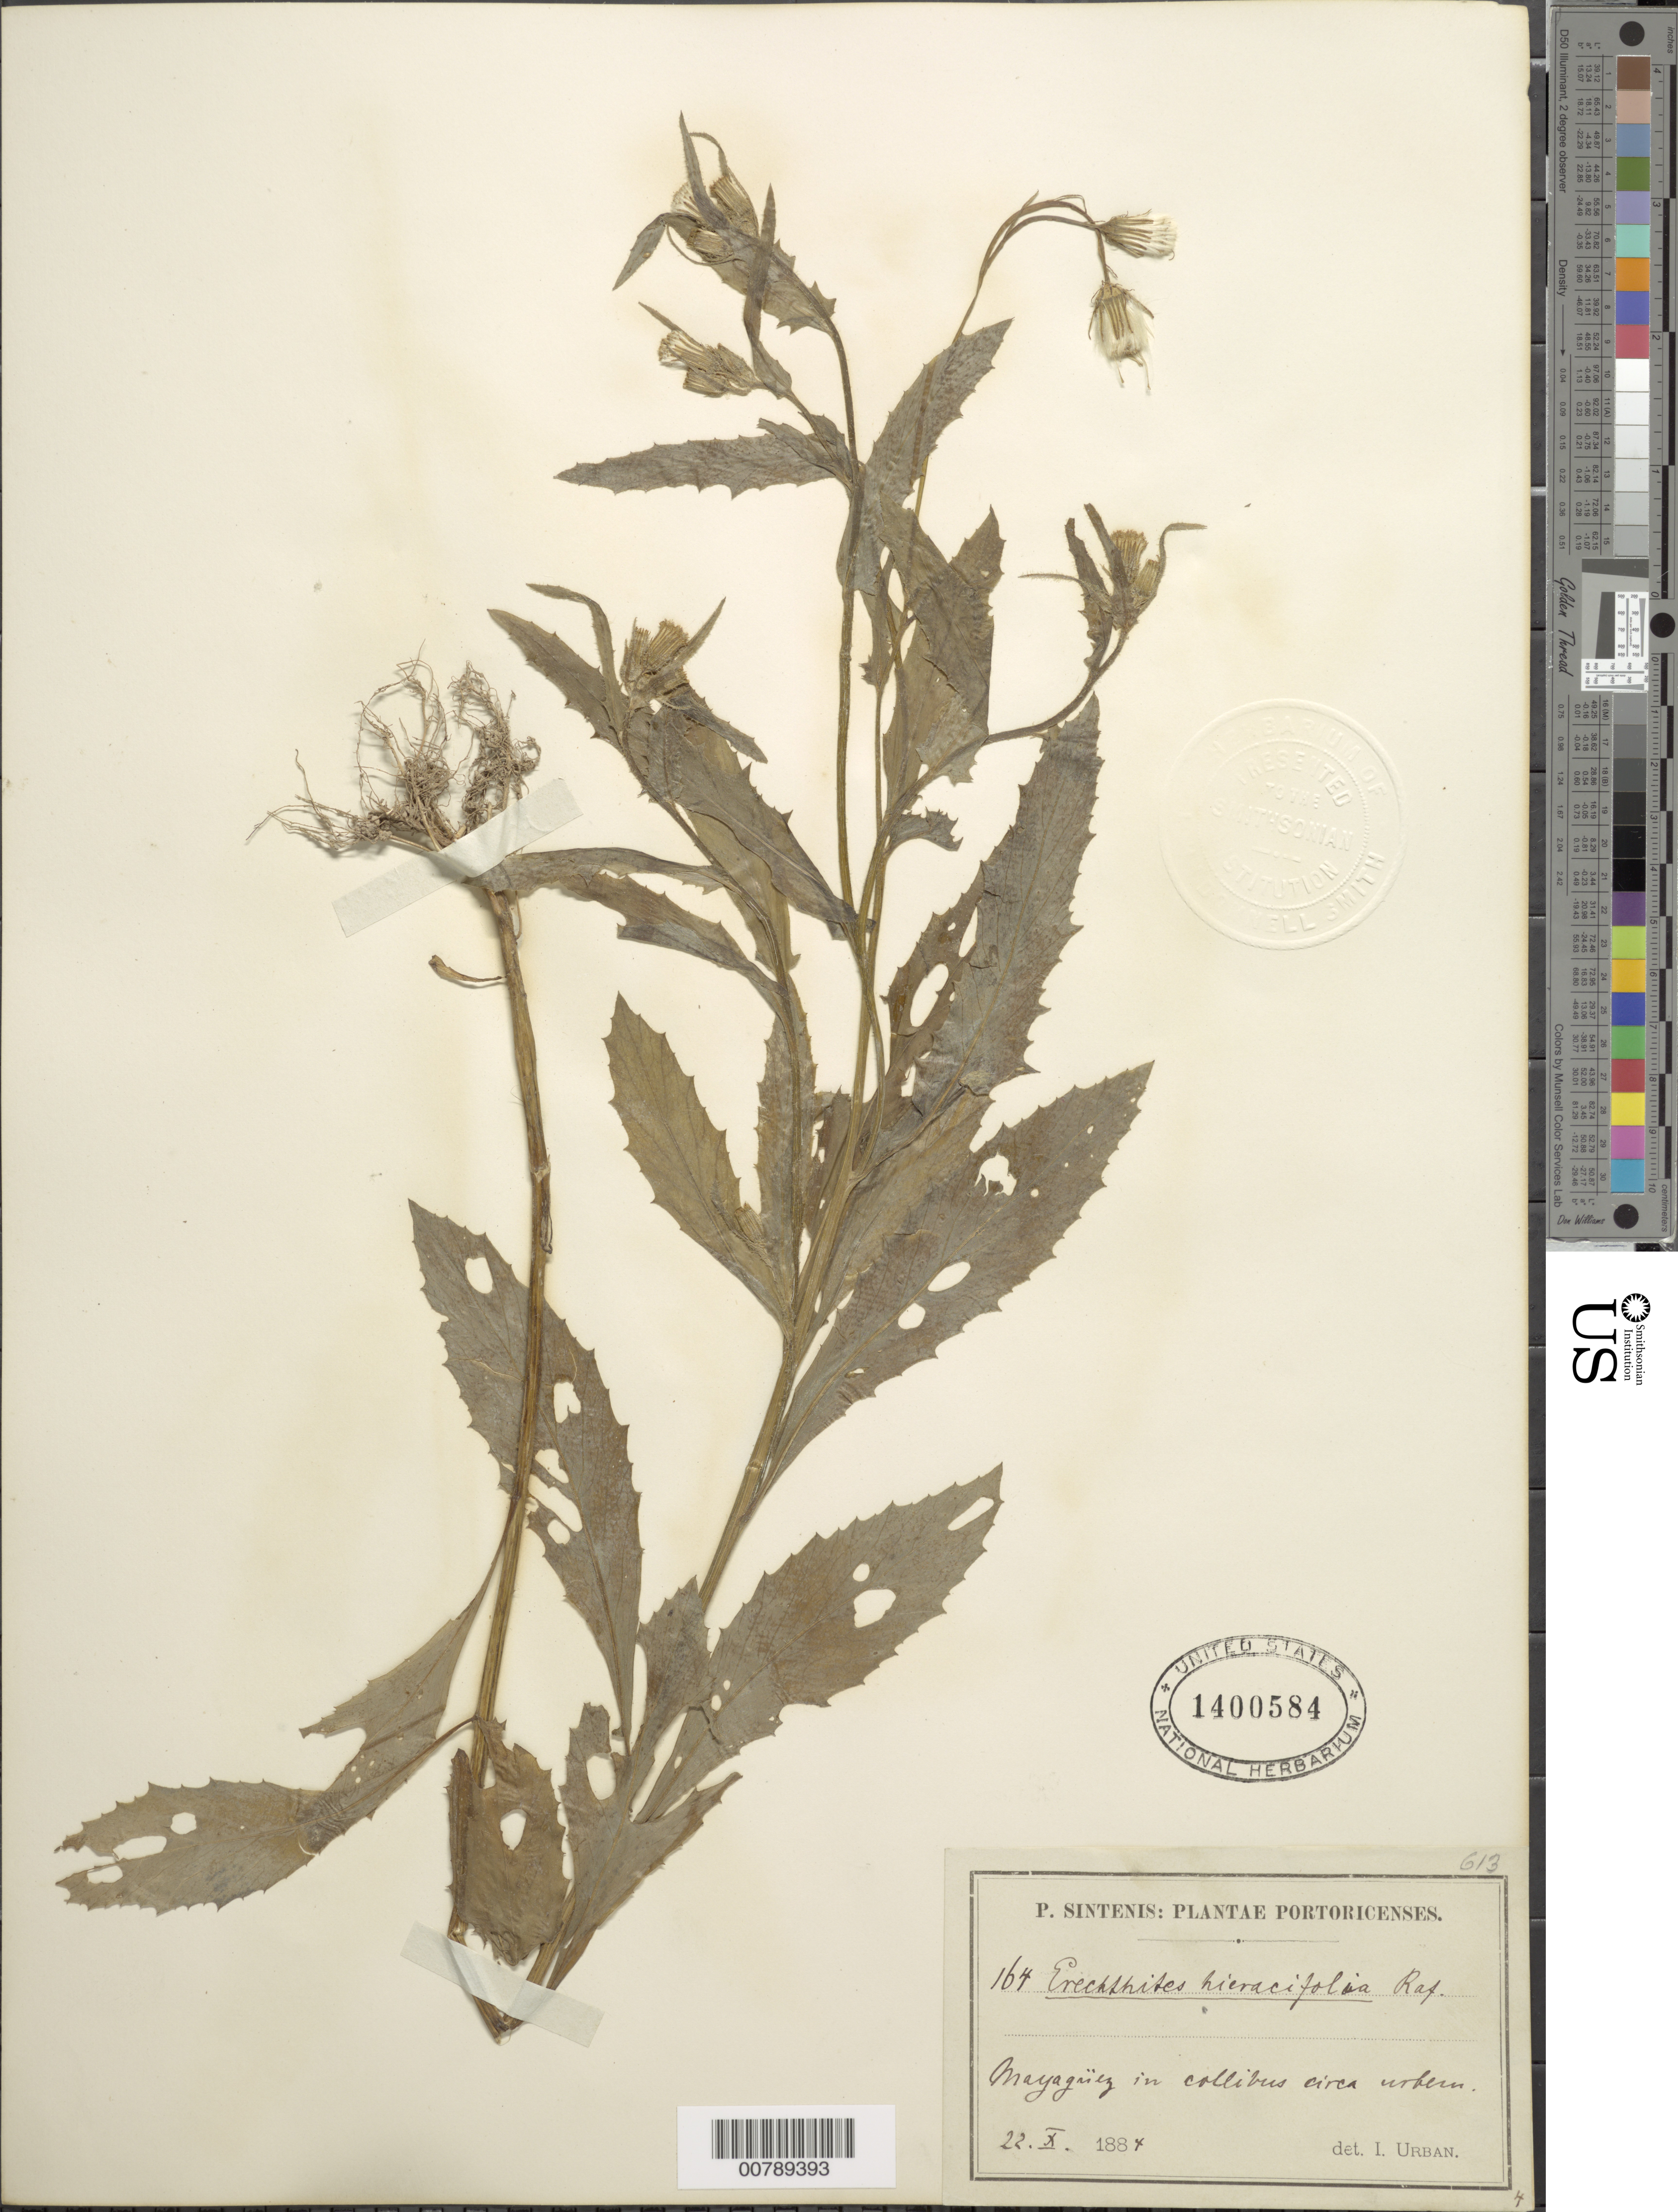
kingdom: Plantae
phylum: Tracheophyta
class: Magnoliopsida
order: Asterales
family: Asteraceae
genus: Erechtites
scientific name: Erechtites hieraciifolius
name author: (L.) Raf. ex DC.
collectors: P. Sintenis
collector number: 164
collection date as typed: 22 Oct 1884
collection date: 1884-10-22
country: Puerto Rico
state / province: Mayagüez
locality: Mayagüez in collibus circa urban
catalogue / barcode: US 1400584